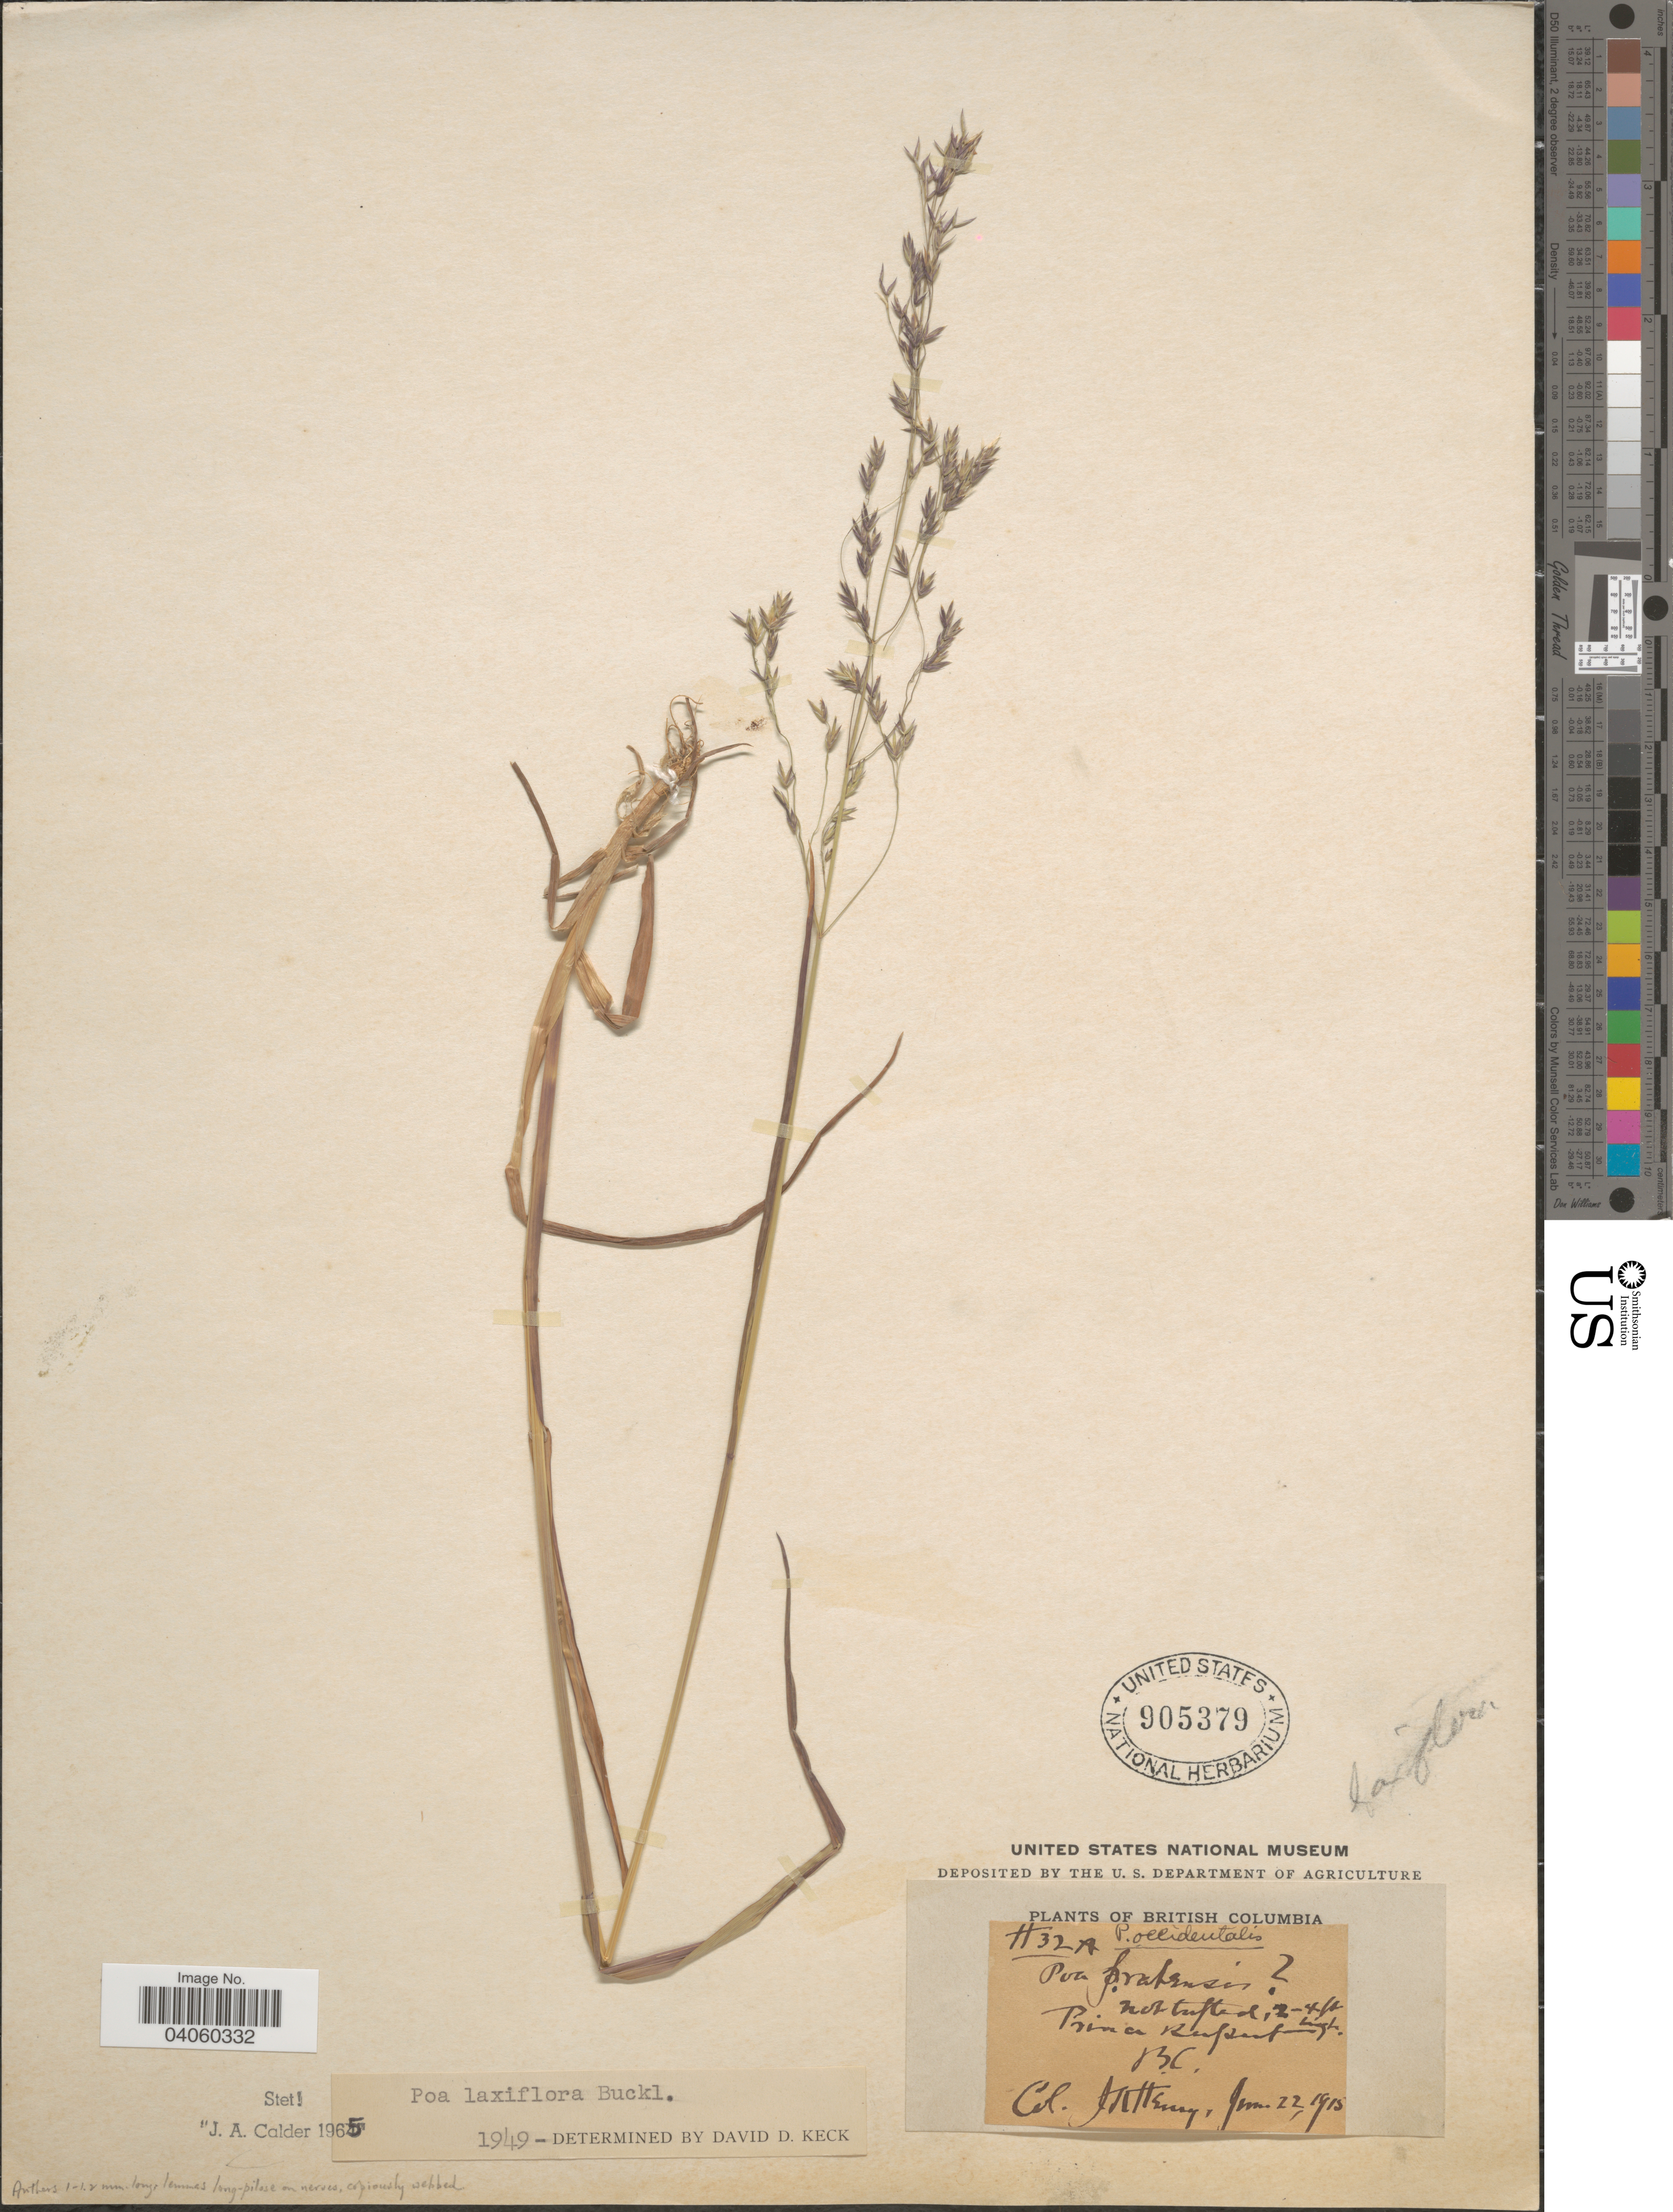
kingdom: Plantae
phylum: Tracheophyta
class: Liliopsida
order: Poales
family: Poaceae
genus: Poa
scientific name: Poa laxiflora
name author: Buckley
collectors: J. K. Henry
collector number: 32A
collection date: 1915-06-22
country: Canada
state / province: British Columbia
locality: Prince Rupert.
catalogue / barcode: US 905379